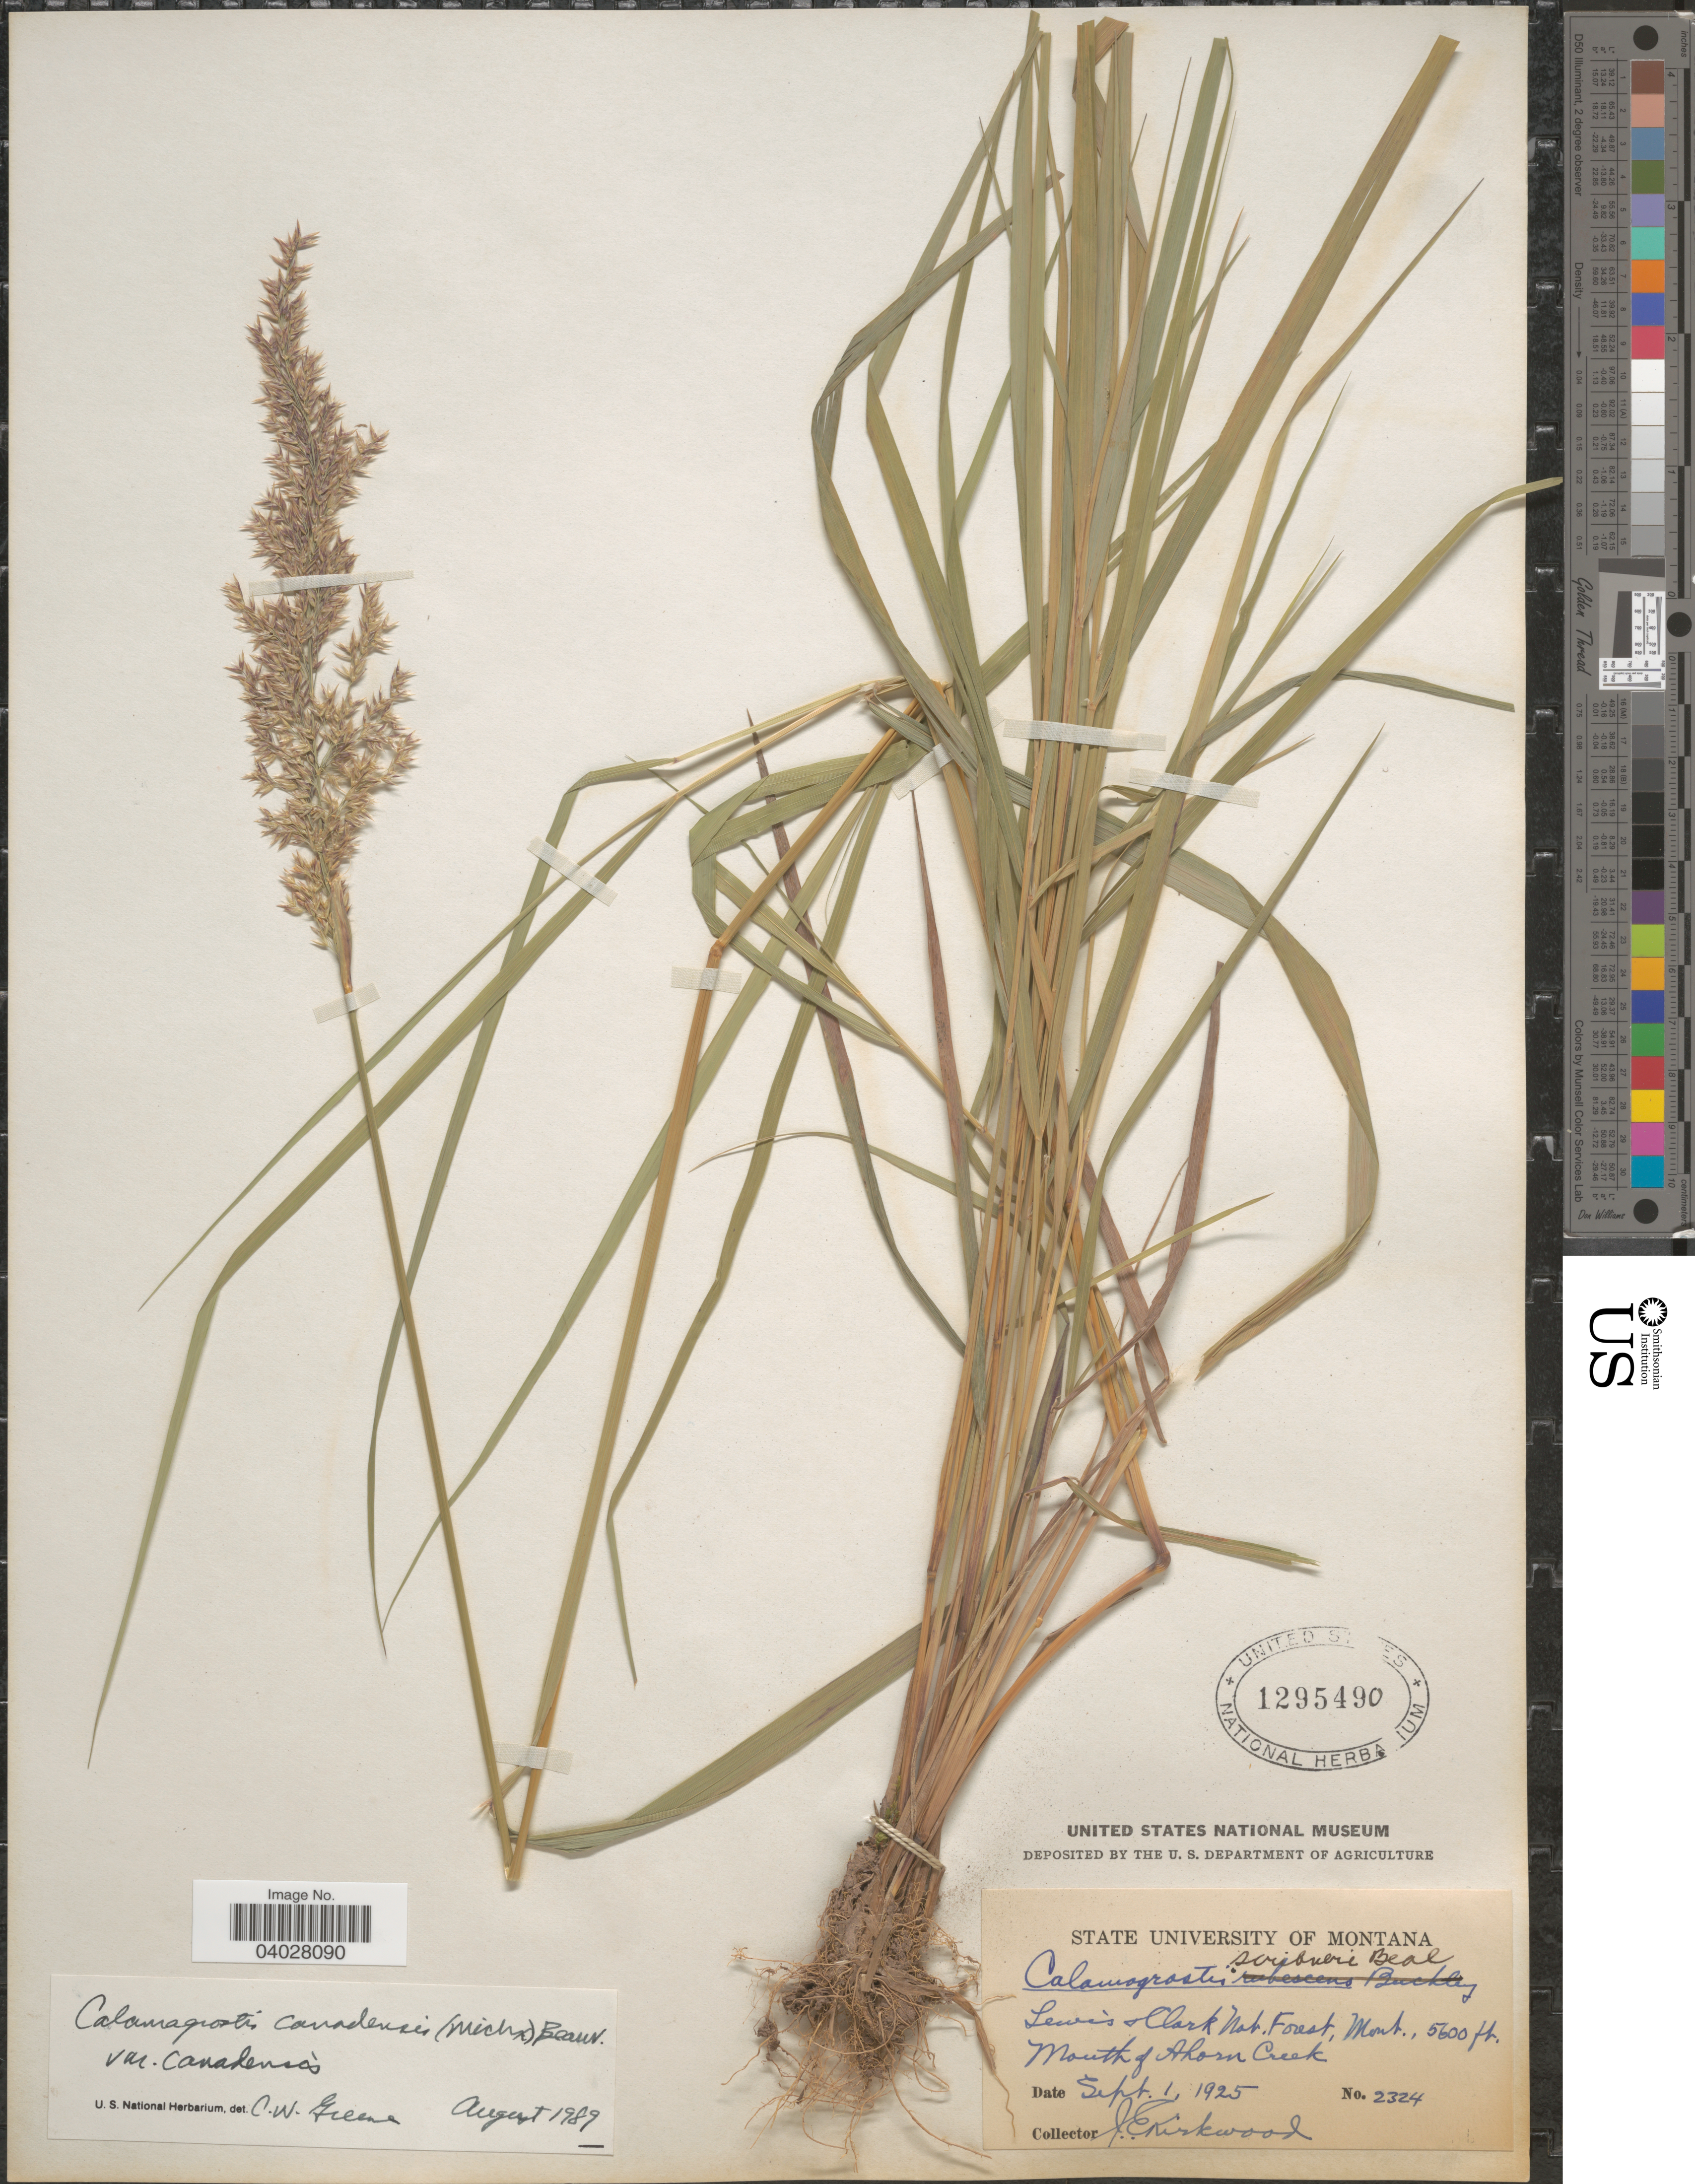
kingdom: Plantae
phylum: Tracheophyta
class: Liliopsida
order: Poales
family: Poaceae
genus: Calamagrostis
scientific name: Calamagrostis canadensis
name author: (Michx.) P. Beauv.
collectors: J. Kirkwood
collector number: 2324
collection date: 1925-09-01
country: United States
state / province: Montana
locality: Lewis & Clark Nat. Forest. Mouth of Ahorn Creek.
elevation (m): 1707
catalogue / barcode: US 1295490